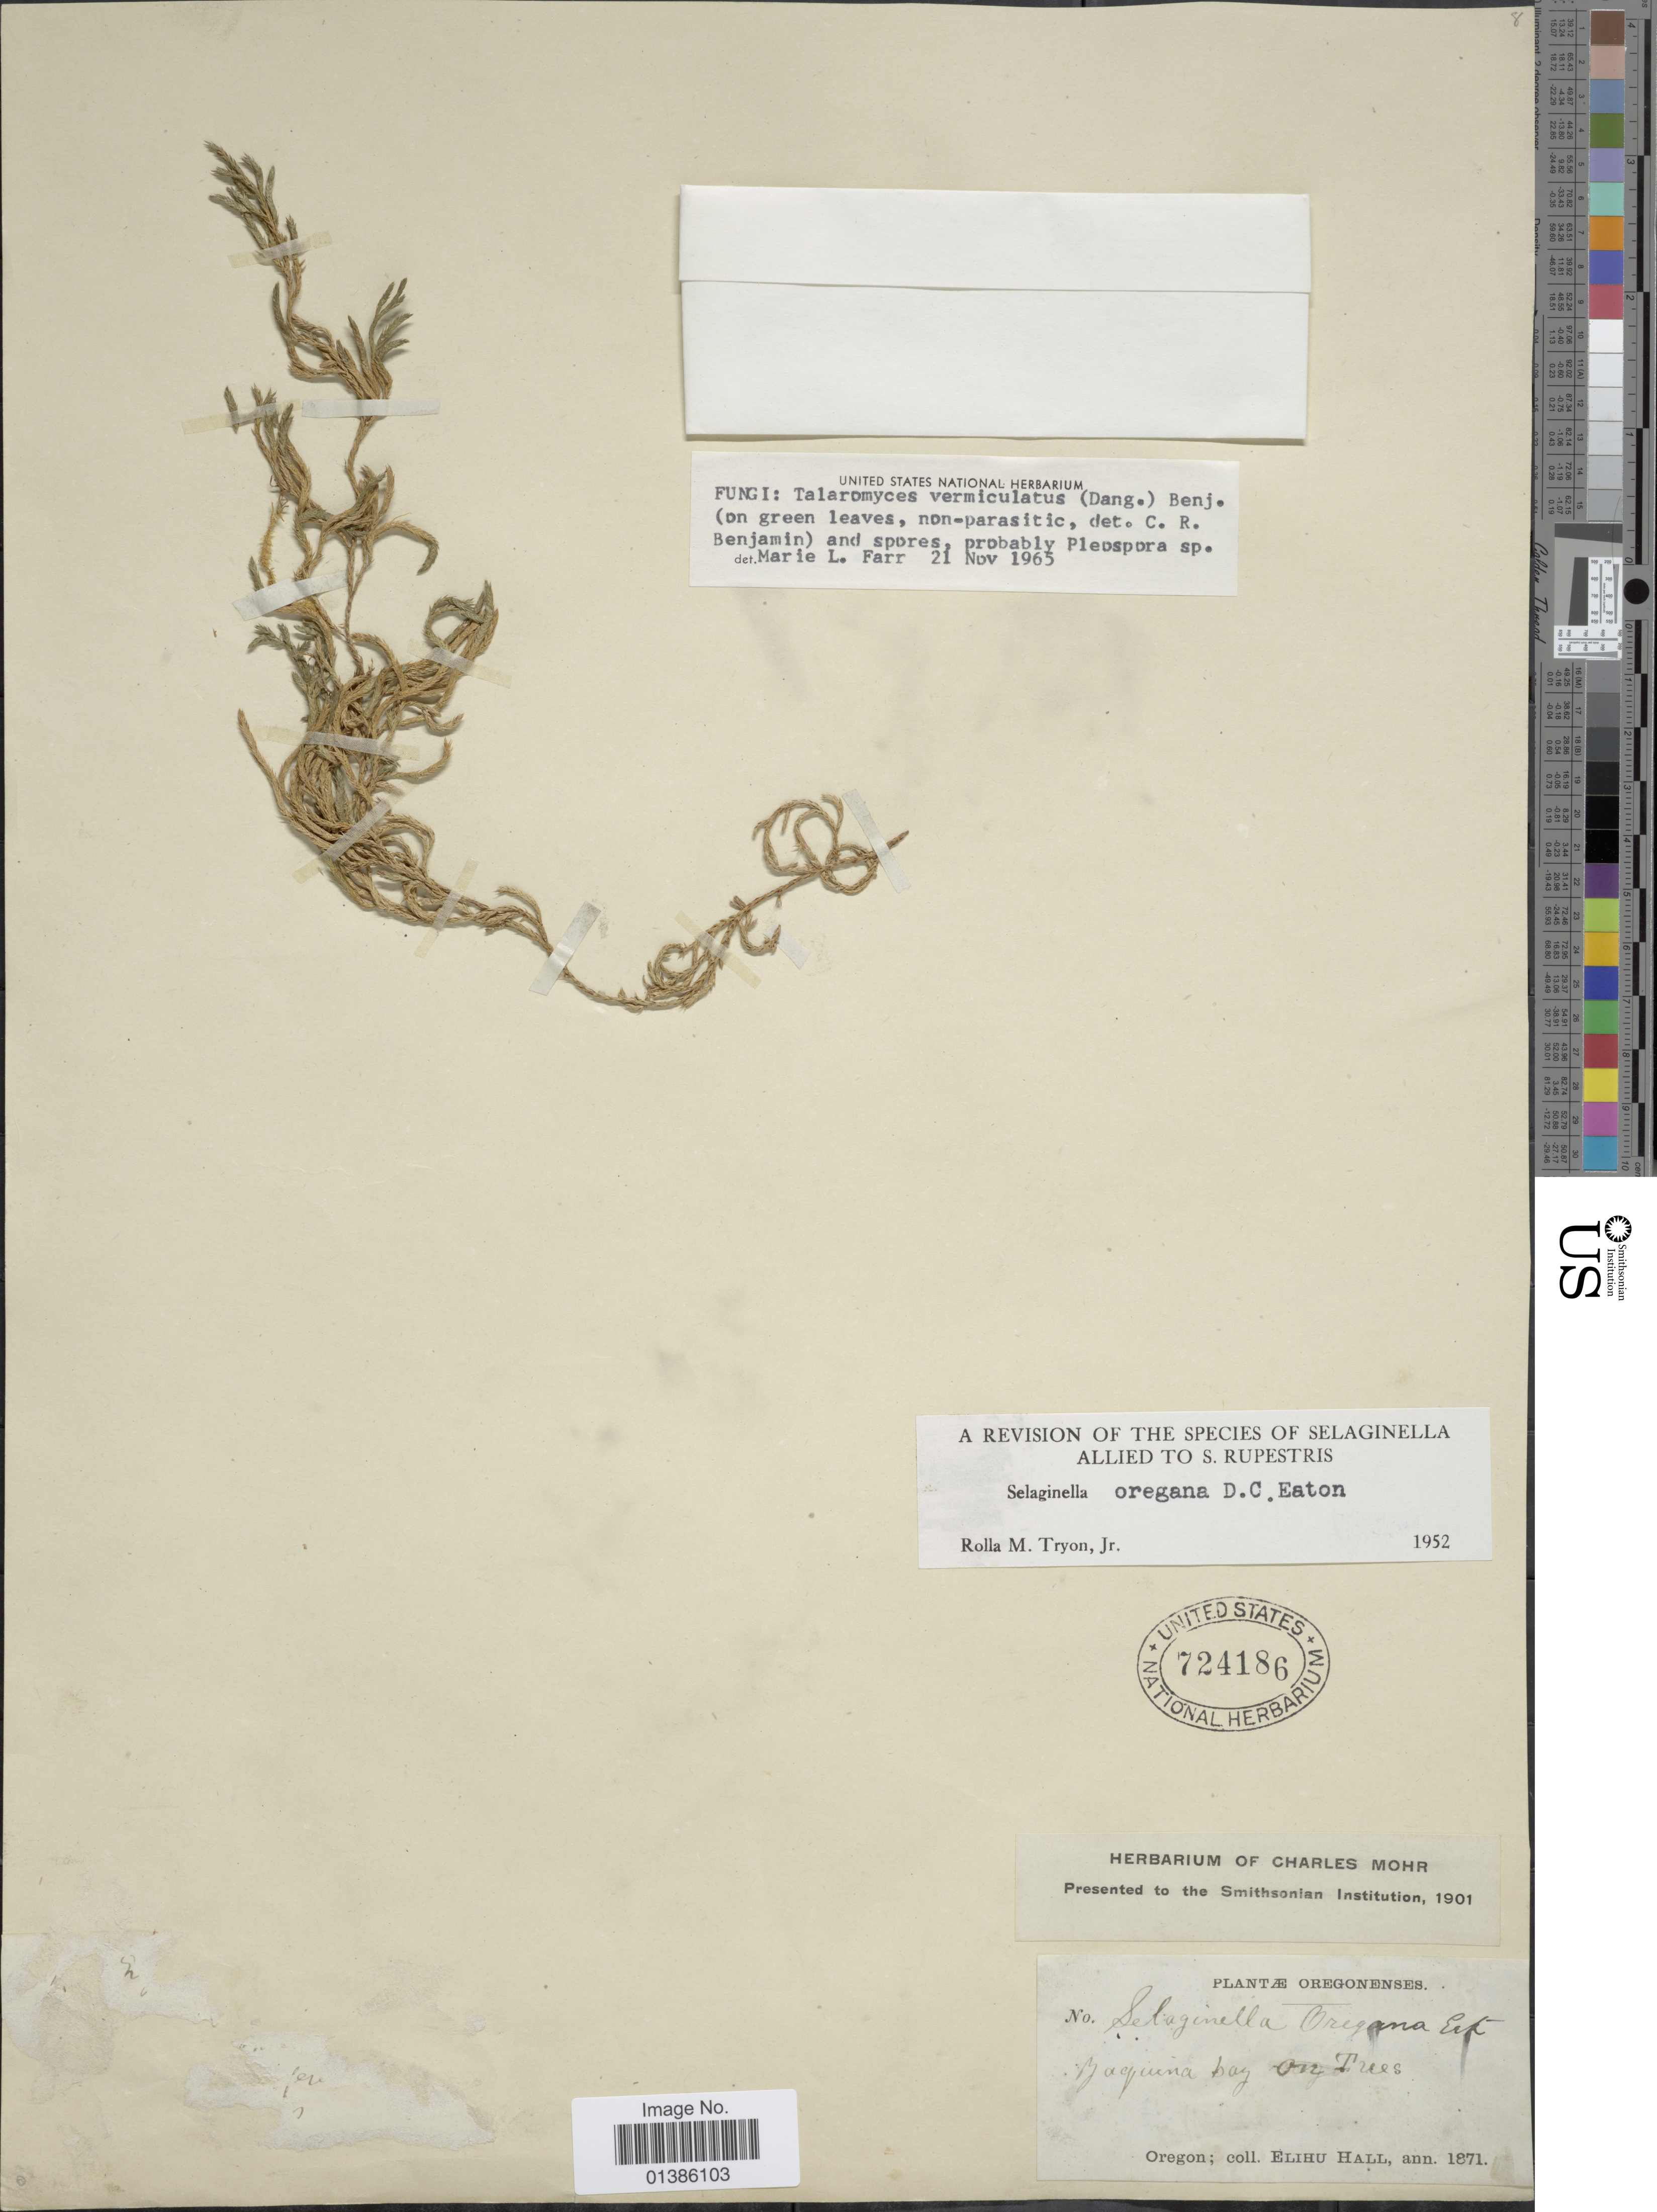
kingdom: Plantae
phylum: Tracheophyta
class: Lycopodiopsida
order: Selaginellales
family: Selaginellaceae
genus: Selaginella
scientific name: Selaginella oregana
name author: D.C. Eaton ex S. Watson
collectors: E. Hall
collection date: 1871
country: United States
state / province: Oregon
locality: Baquina bay on Trees.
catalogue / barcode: US 724186